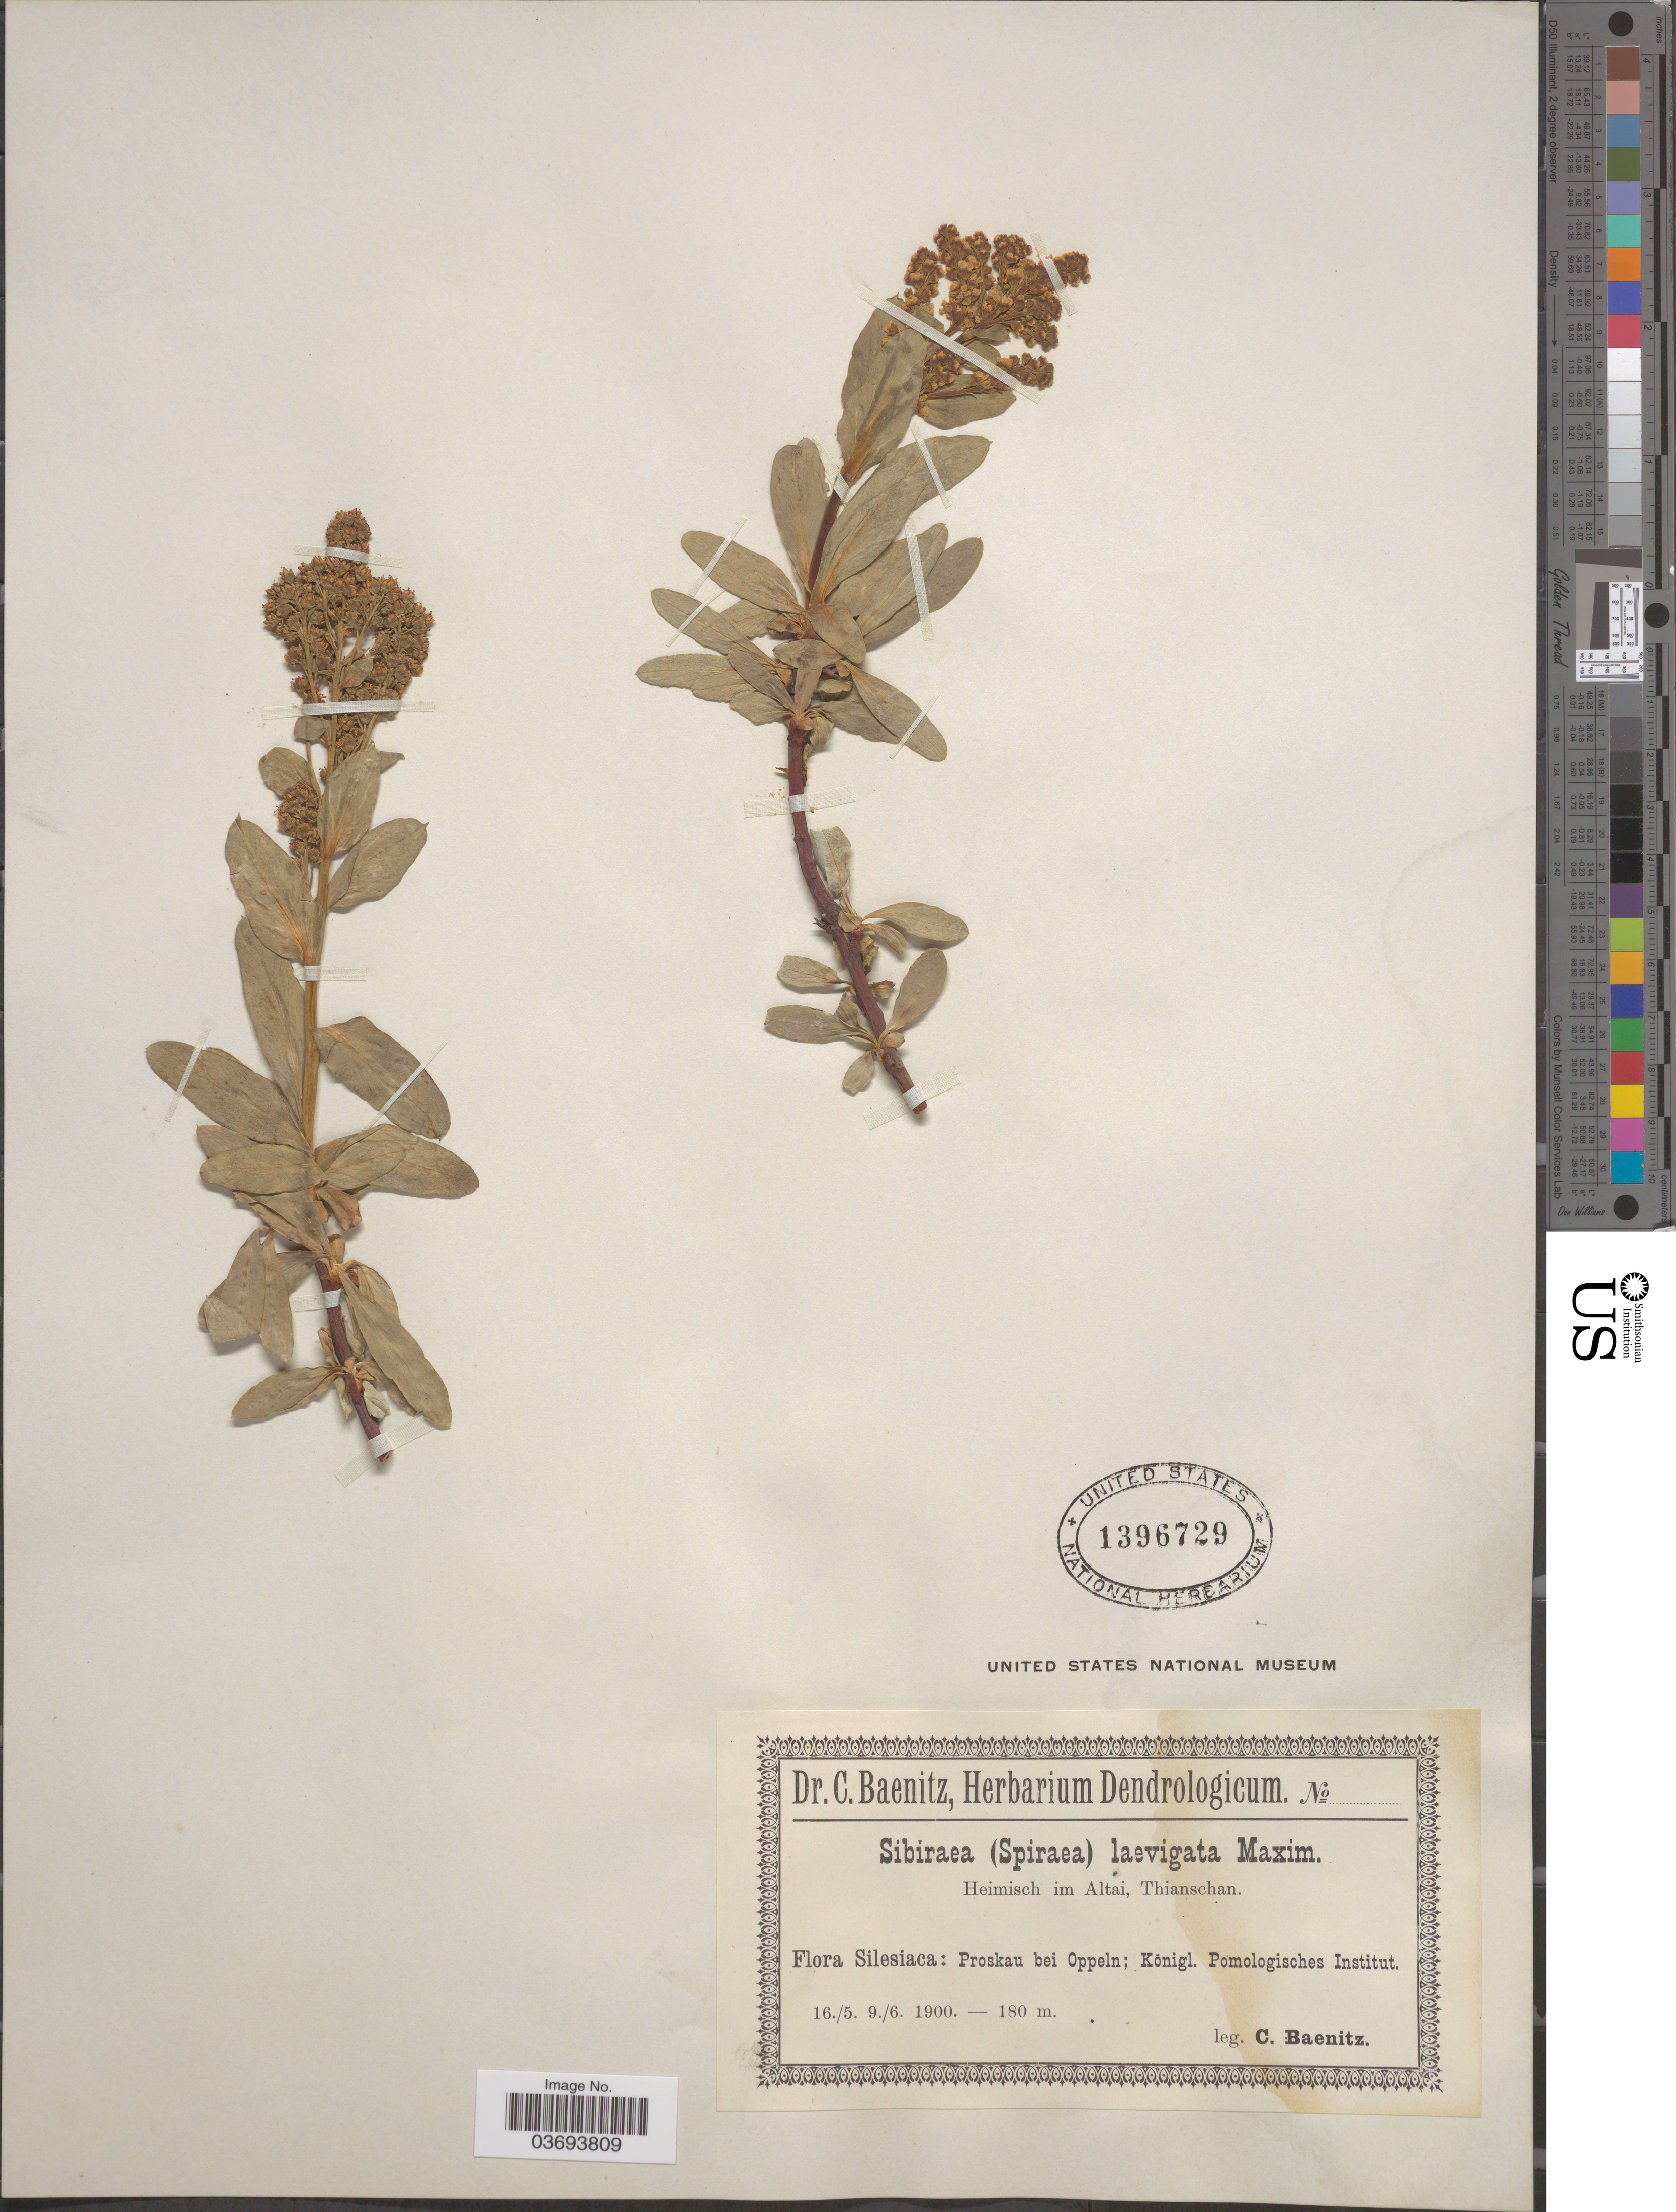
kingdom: Plantae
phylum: Tracheophyta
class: Magnoliopsida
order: Rosales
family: Rosaceae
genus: Sibiraea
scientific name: Sibiraea laevigata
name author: (L.) Maxim.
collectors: C. G. Baenitz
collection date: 1900-05-16/1900-06-09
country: Poland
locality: Silesiaca: Proskau bei Oppeln; Königl. Pomologisches Institut.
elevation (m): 180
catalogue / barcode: US 1396729